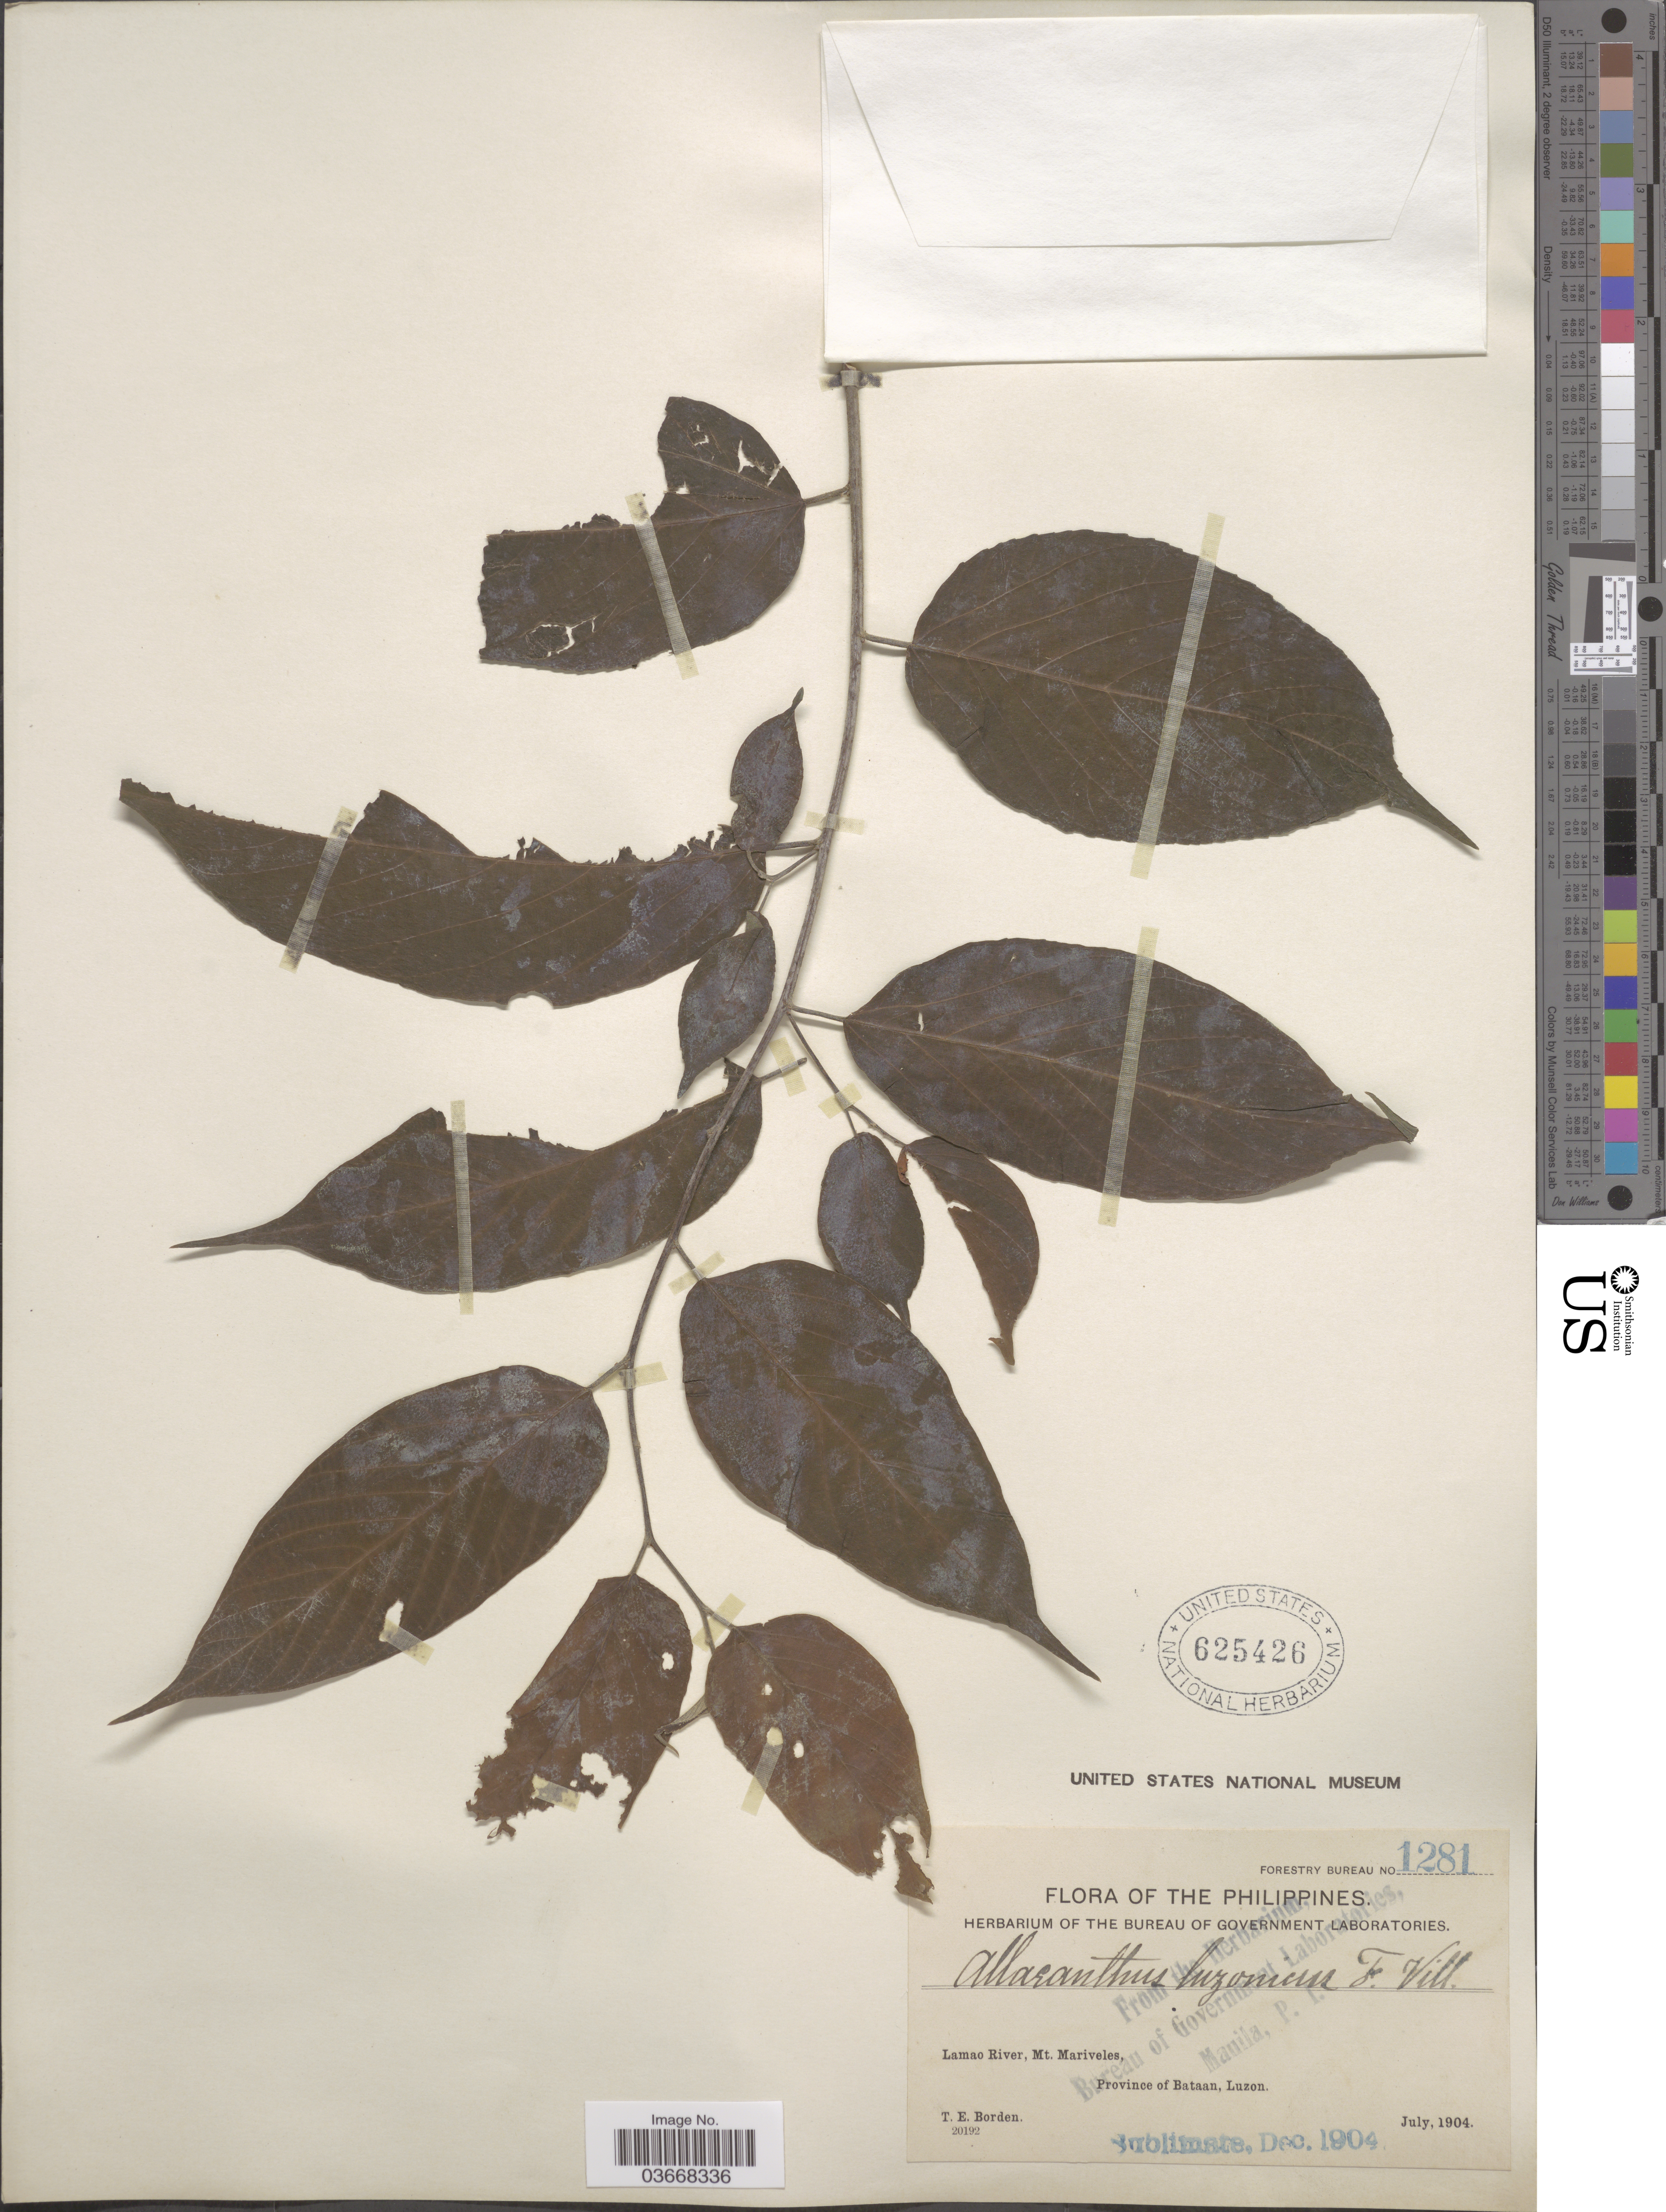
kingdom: Plantae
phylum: Tracheophyta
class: Magnoliopsida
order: Rosales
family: Moraceae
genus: Allaeanthus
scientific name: Allaeanthus luzonicus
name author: Fern.-Vill.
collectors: T. E. Borden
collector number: Forestry Bureau 1281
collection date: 1904-07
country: Philippines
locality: Lamao River, Mt. Mariveles, Province of Bataan, Luzon.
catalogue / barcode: US 625426